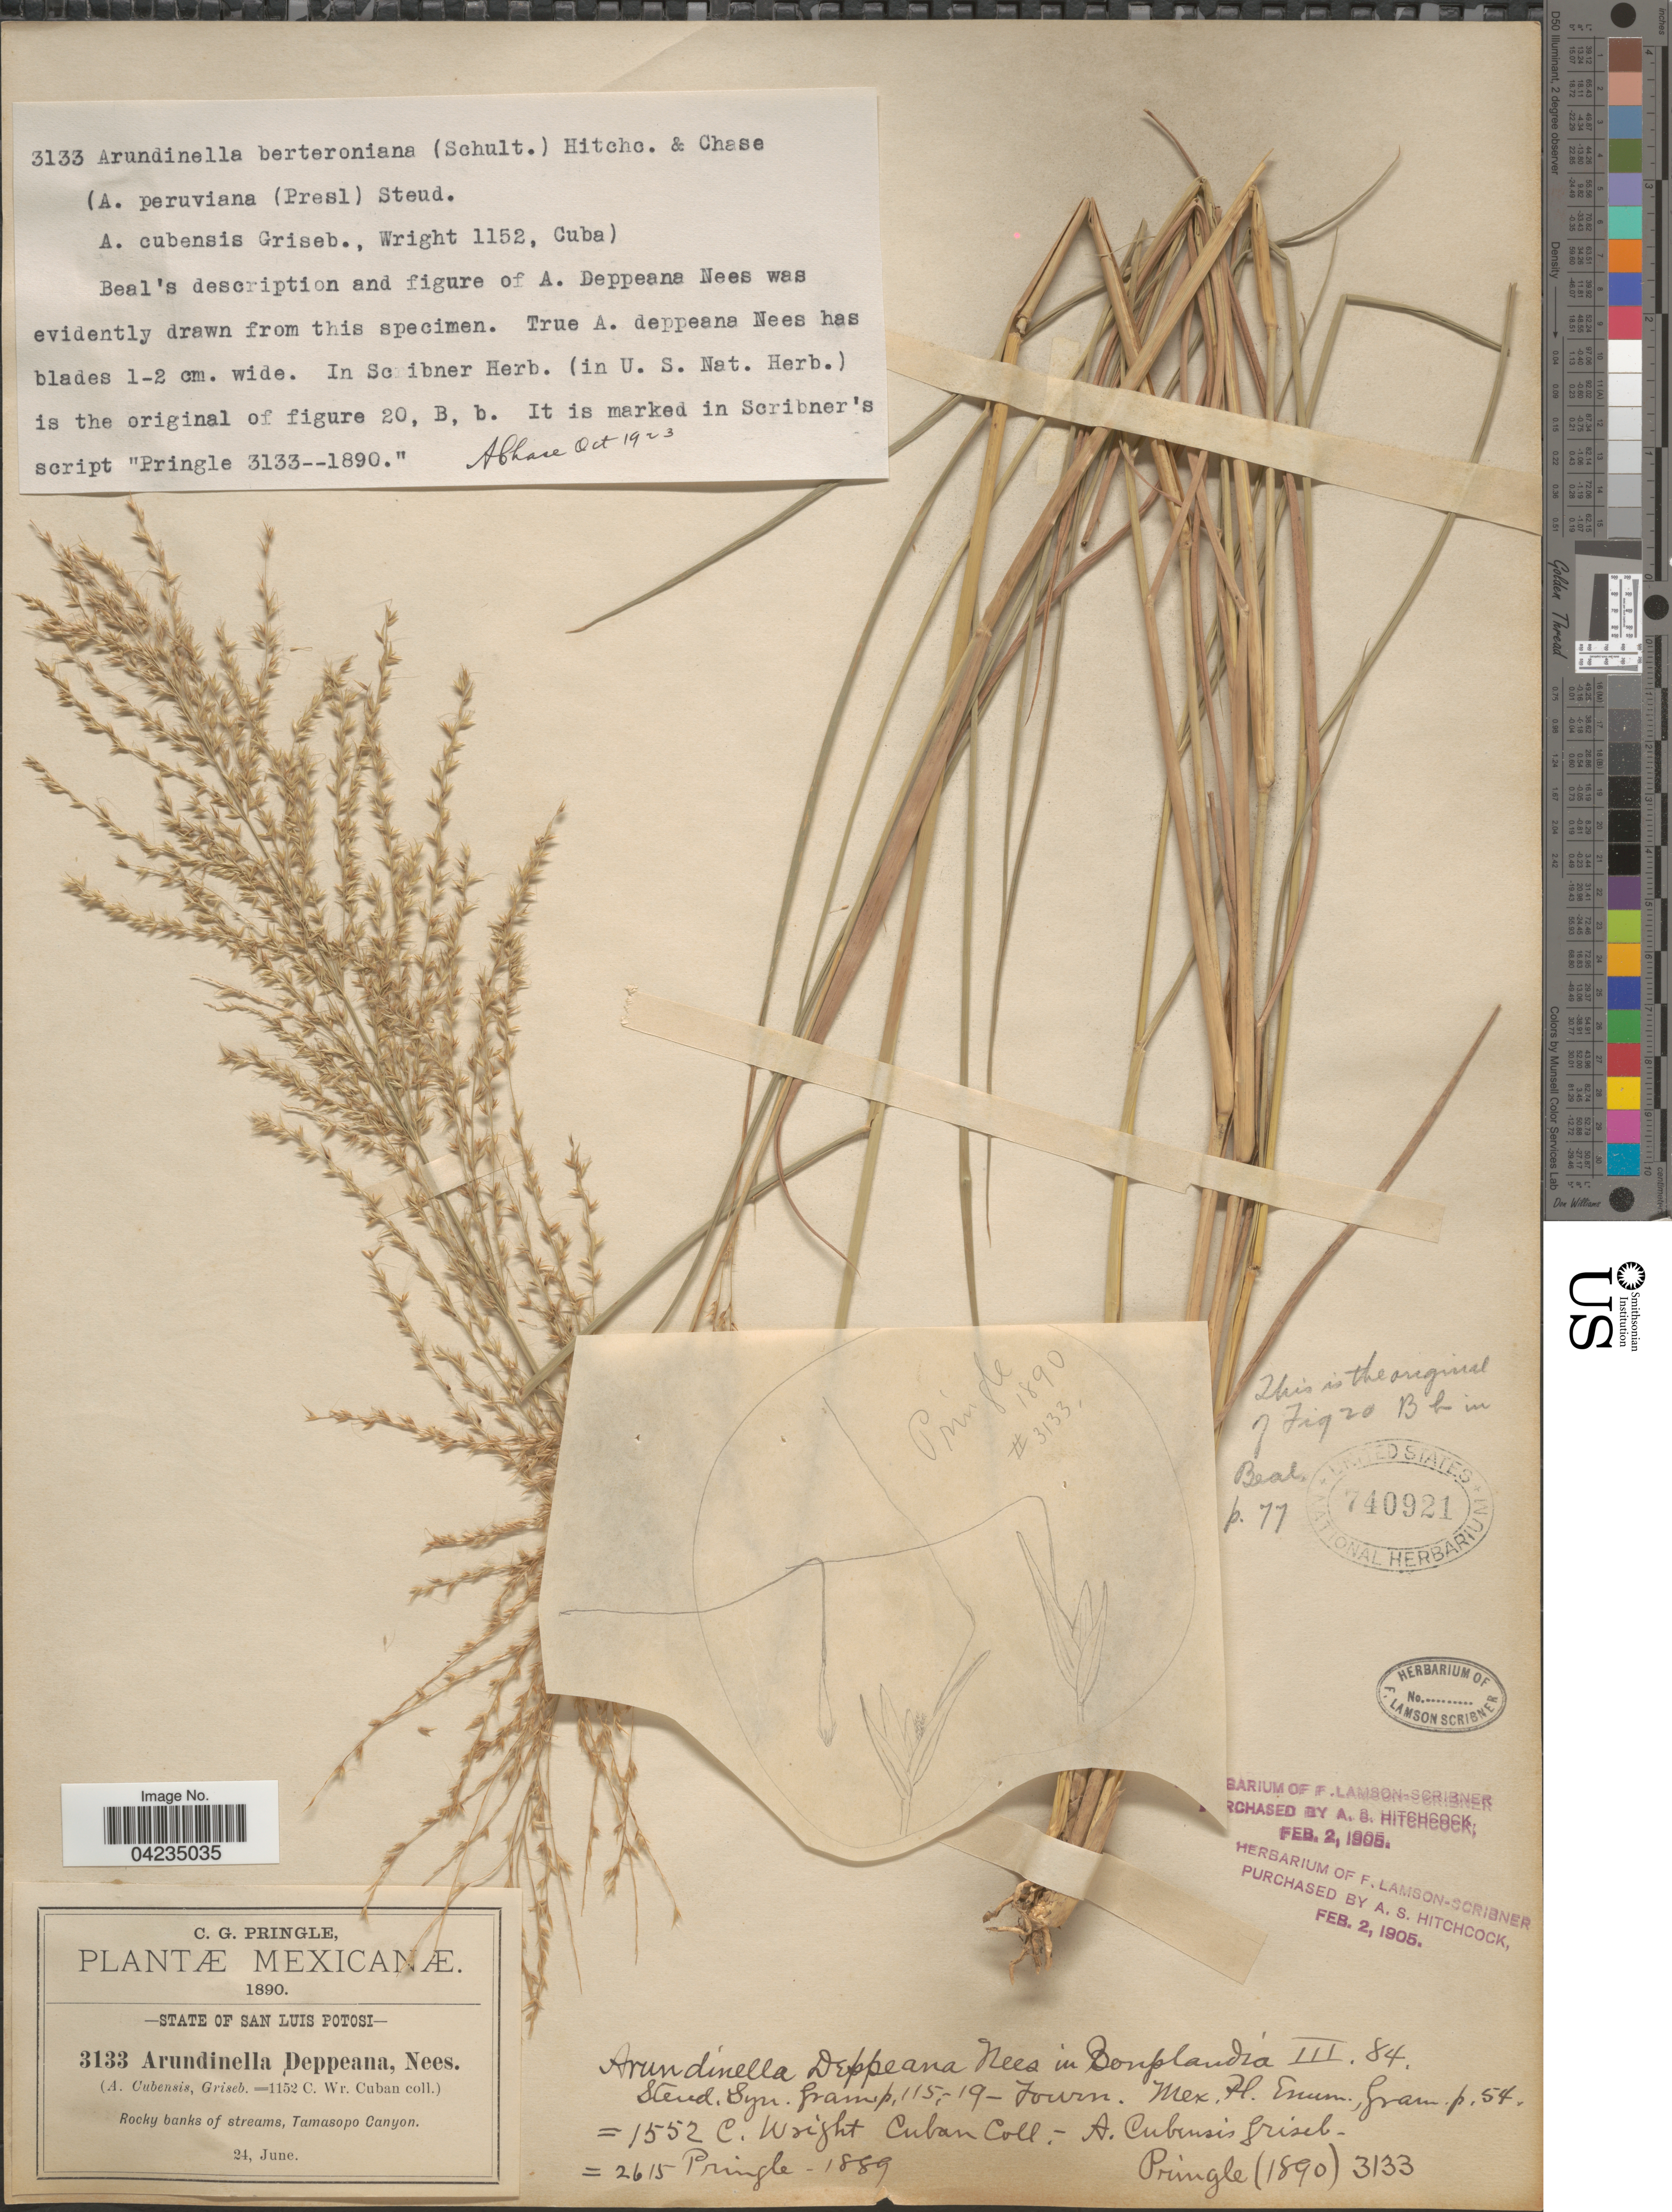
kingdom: Plantae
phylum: Tracheophyta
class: Liliopsida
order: Poales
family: Poaceae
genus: Arundinella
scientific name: Arundinella berteroniana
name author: (Schult.) Hitchc. & Chase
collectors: C. G. Pringle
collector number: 3133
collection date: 1890-06-24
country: Mexico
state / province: San Luis Potosí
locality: Mexicanæ. Rocky banks of streams, Tamasopo Canyon.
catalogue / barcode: US 740921